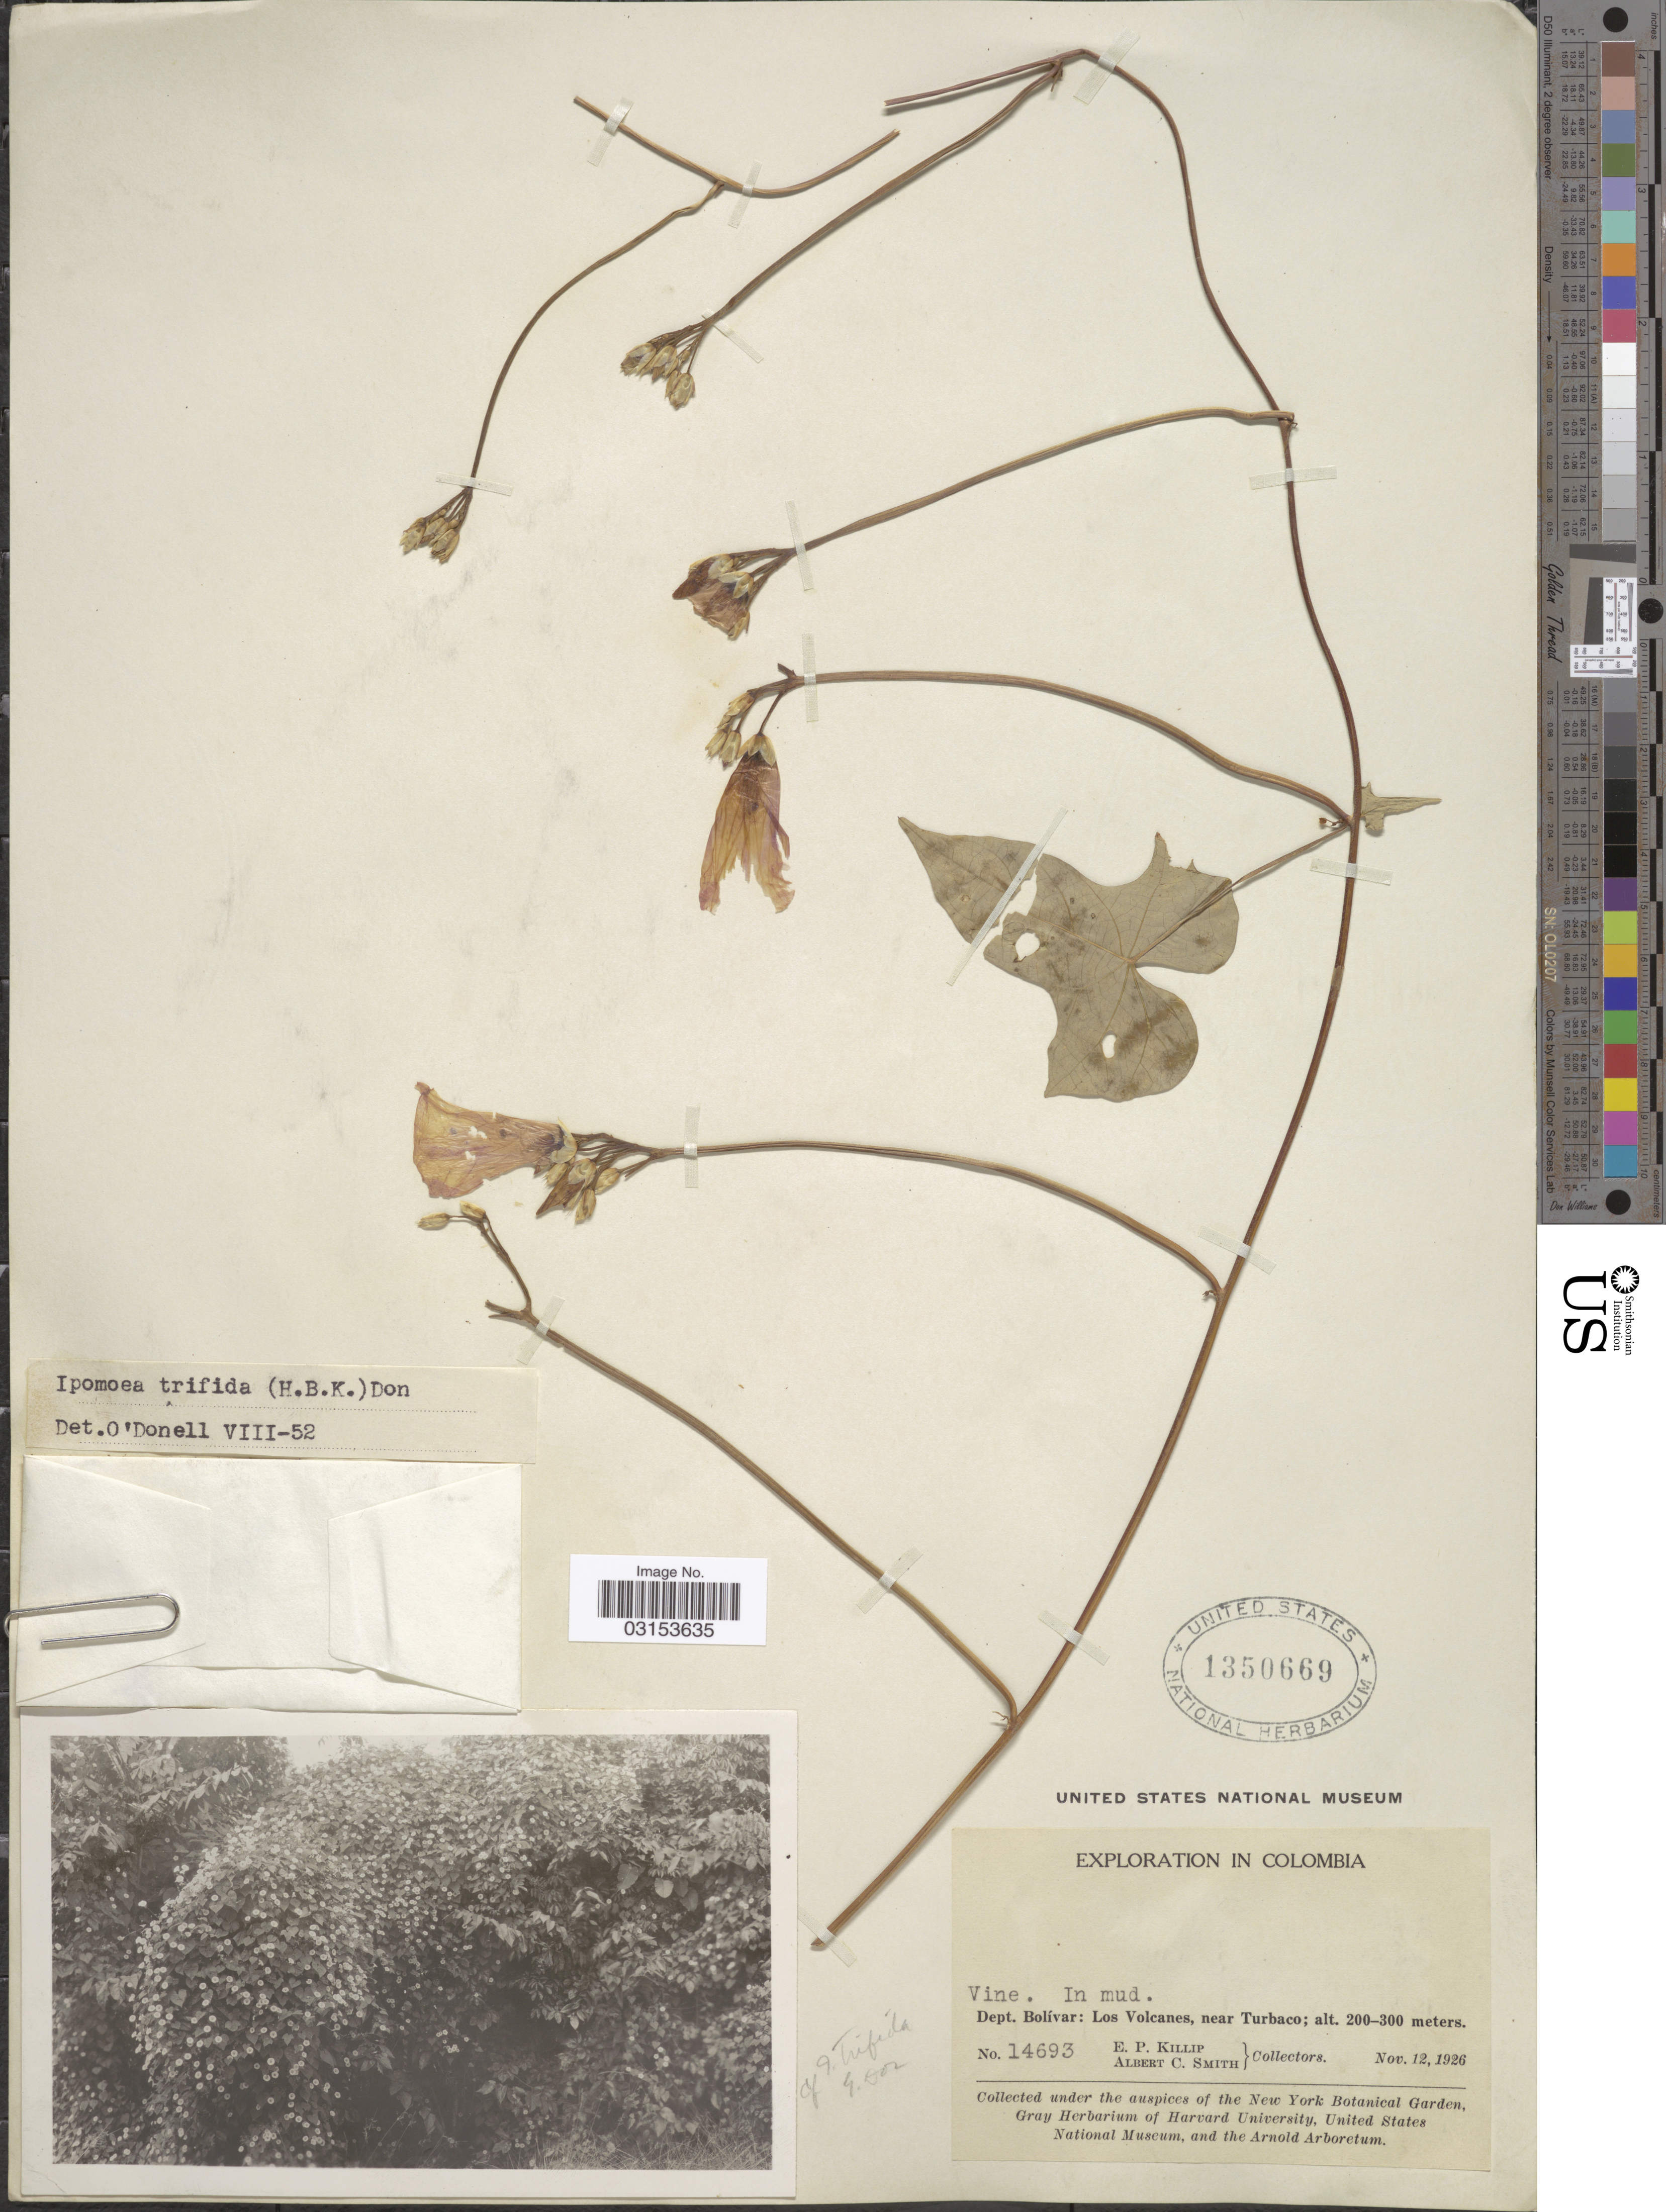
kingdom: Plantae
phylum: Tracheophyta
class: Magnoliopsida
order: Solanales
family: Convolvulaceae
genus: Ipomoea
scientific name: Ipomoea trifida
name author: (Kunth) G. Don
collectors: E. P. Killip & A. C. Smith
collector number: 14693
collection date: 1926-11-12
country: Colombia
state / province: Bolívar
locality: Dept. Bolívar: Los Volcanes, near Turbaco.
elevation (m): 200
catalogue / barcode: US 1350669